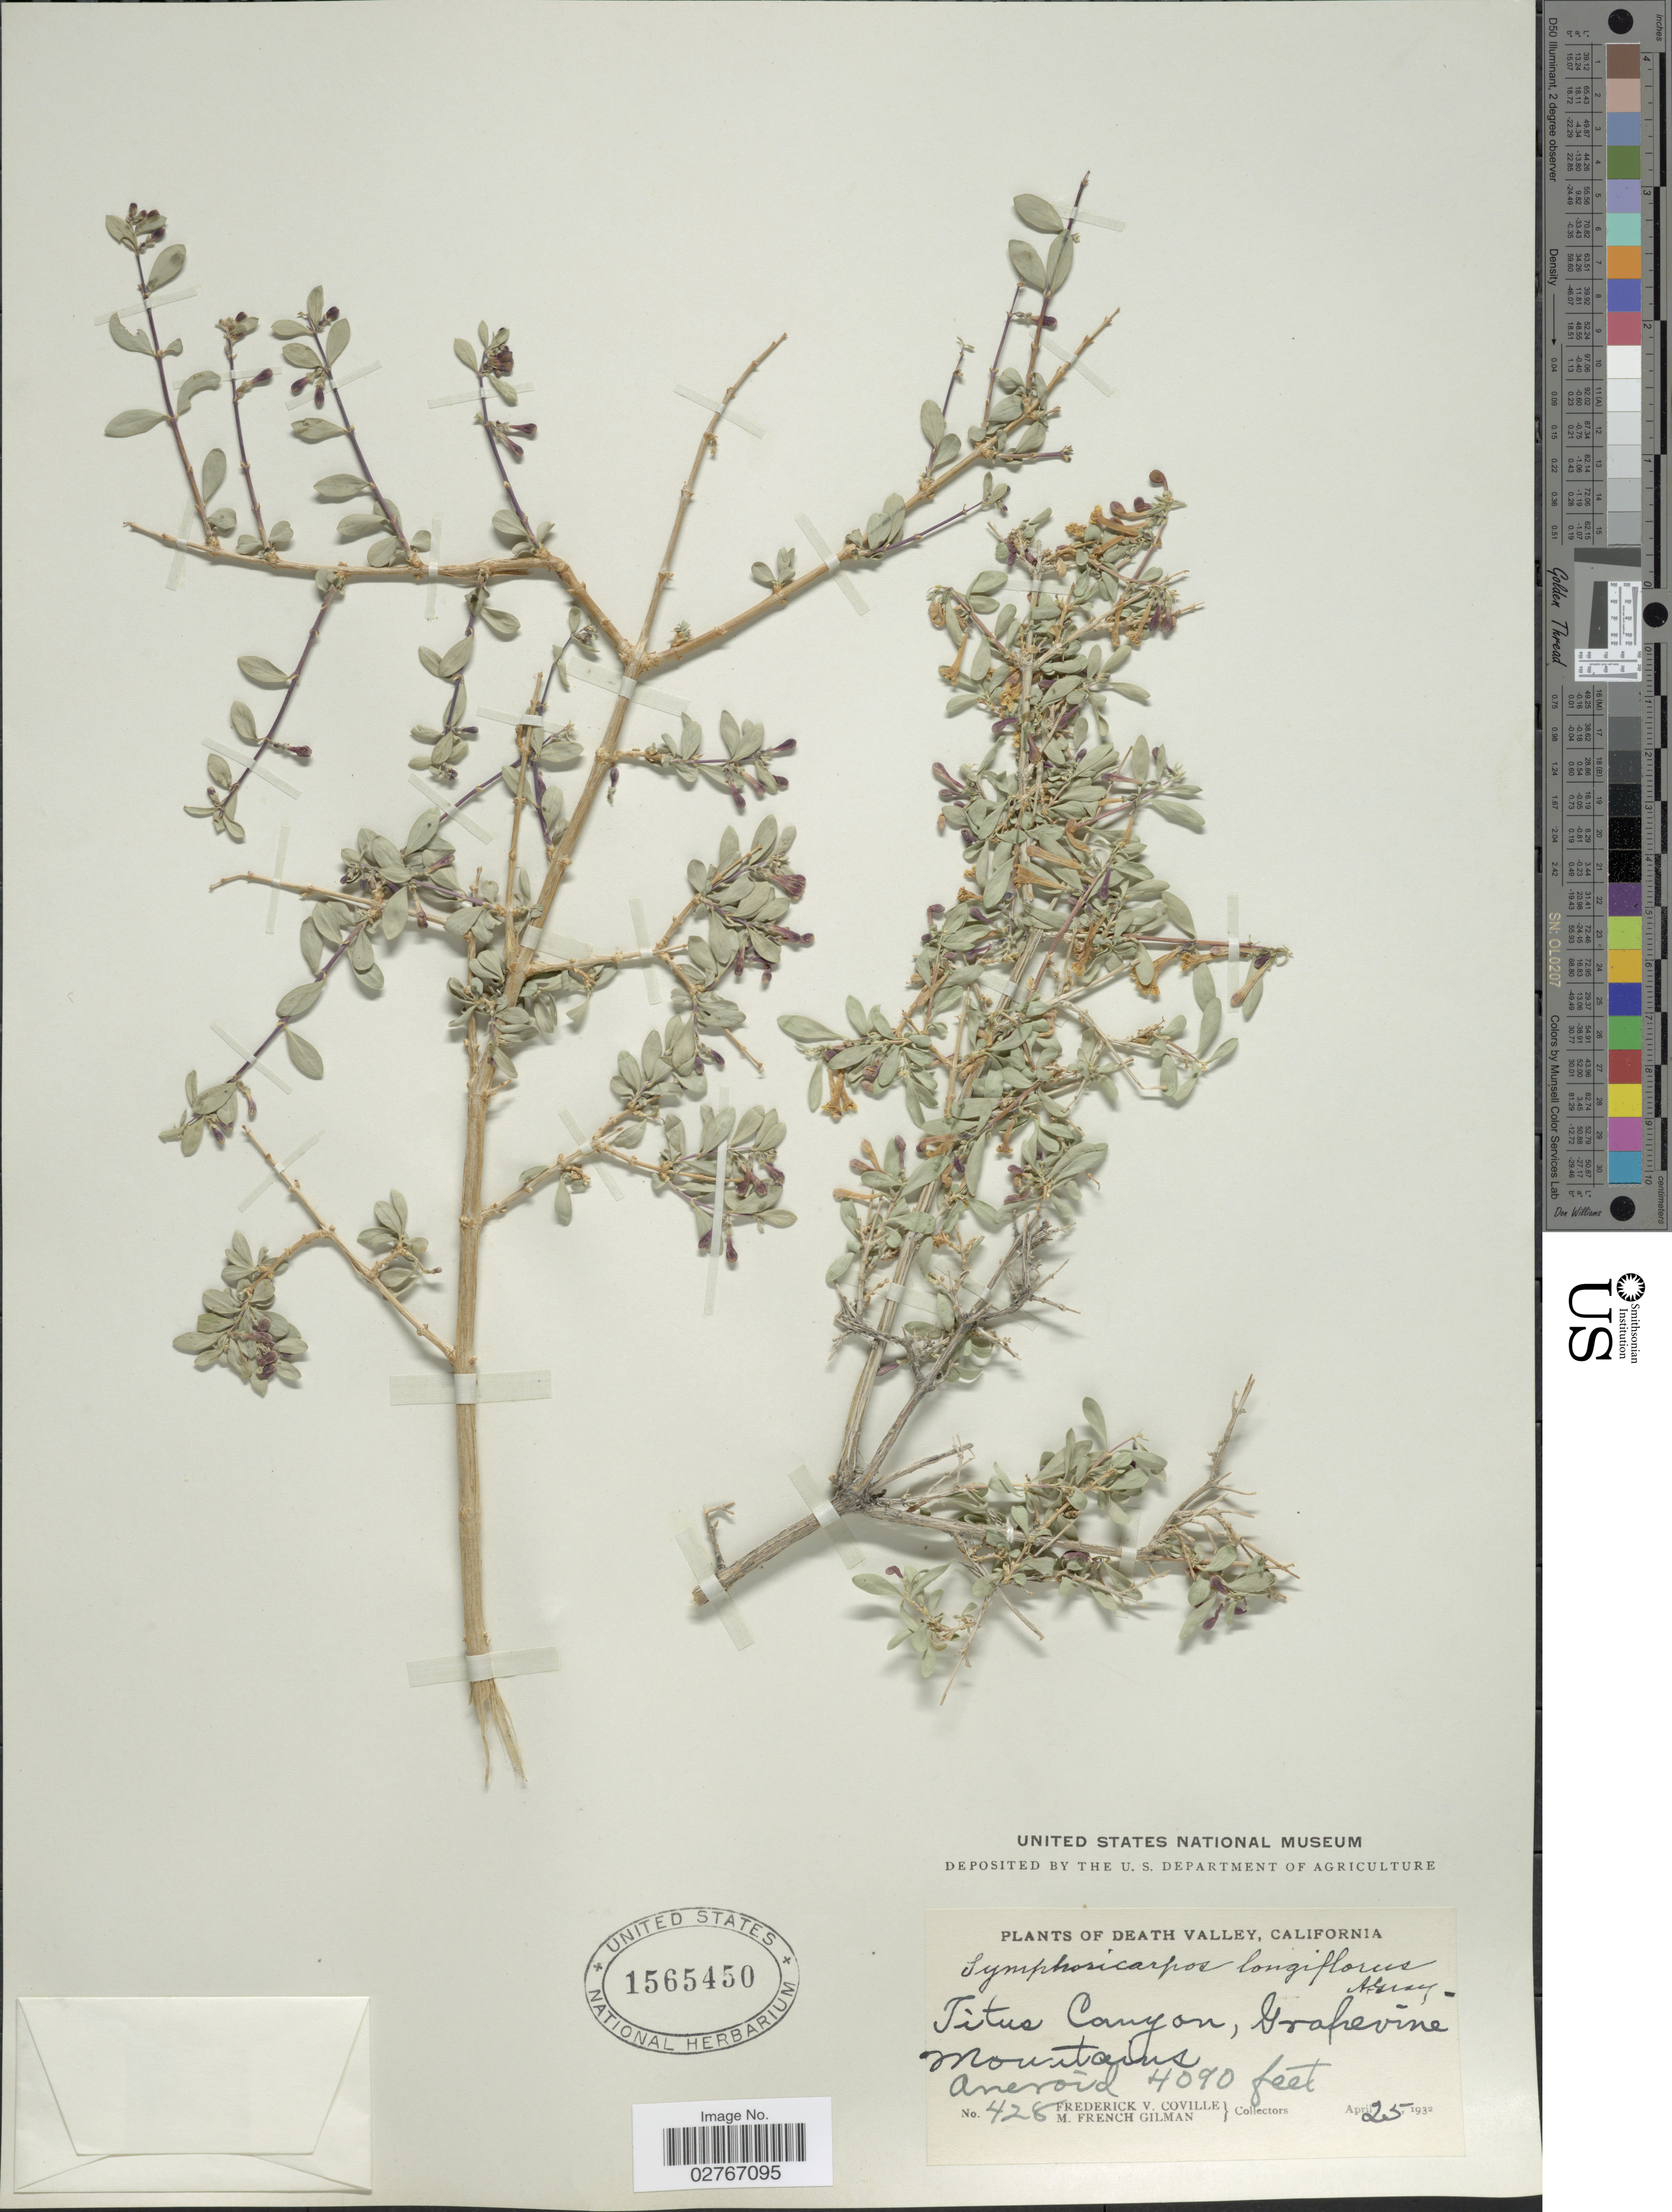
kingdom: Plantae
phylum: Tracheophyta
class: Magnoliopsida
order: Dipsacales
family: Caprifoliaceae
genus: Symphoricarpos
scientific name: Symphoricarpos longiflorus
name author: A. Gray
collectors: F. V. Coville & M. F. Gilman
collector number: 428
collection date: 1932-04-25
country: United States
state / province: California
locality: Death Valley, Titus Canyon, Grapevine Mountains.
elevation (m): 1247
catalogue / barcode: US 1565450